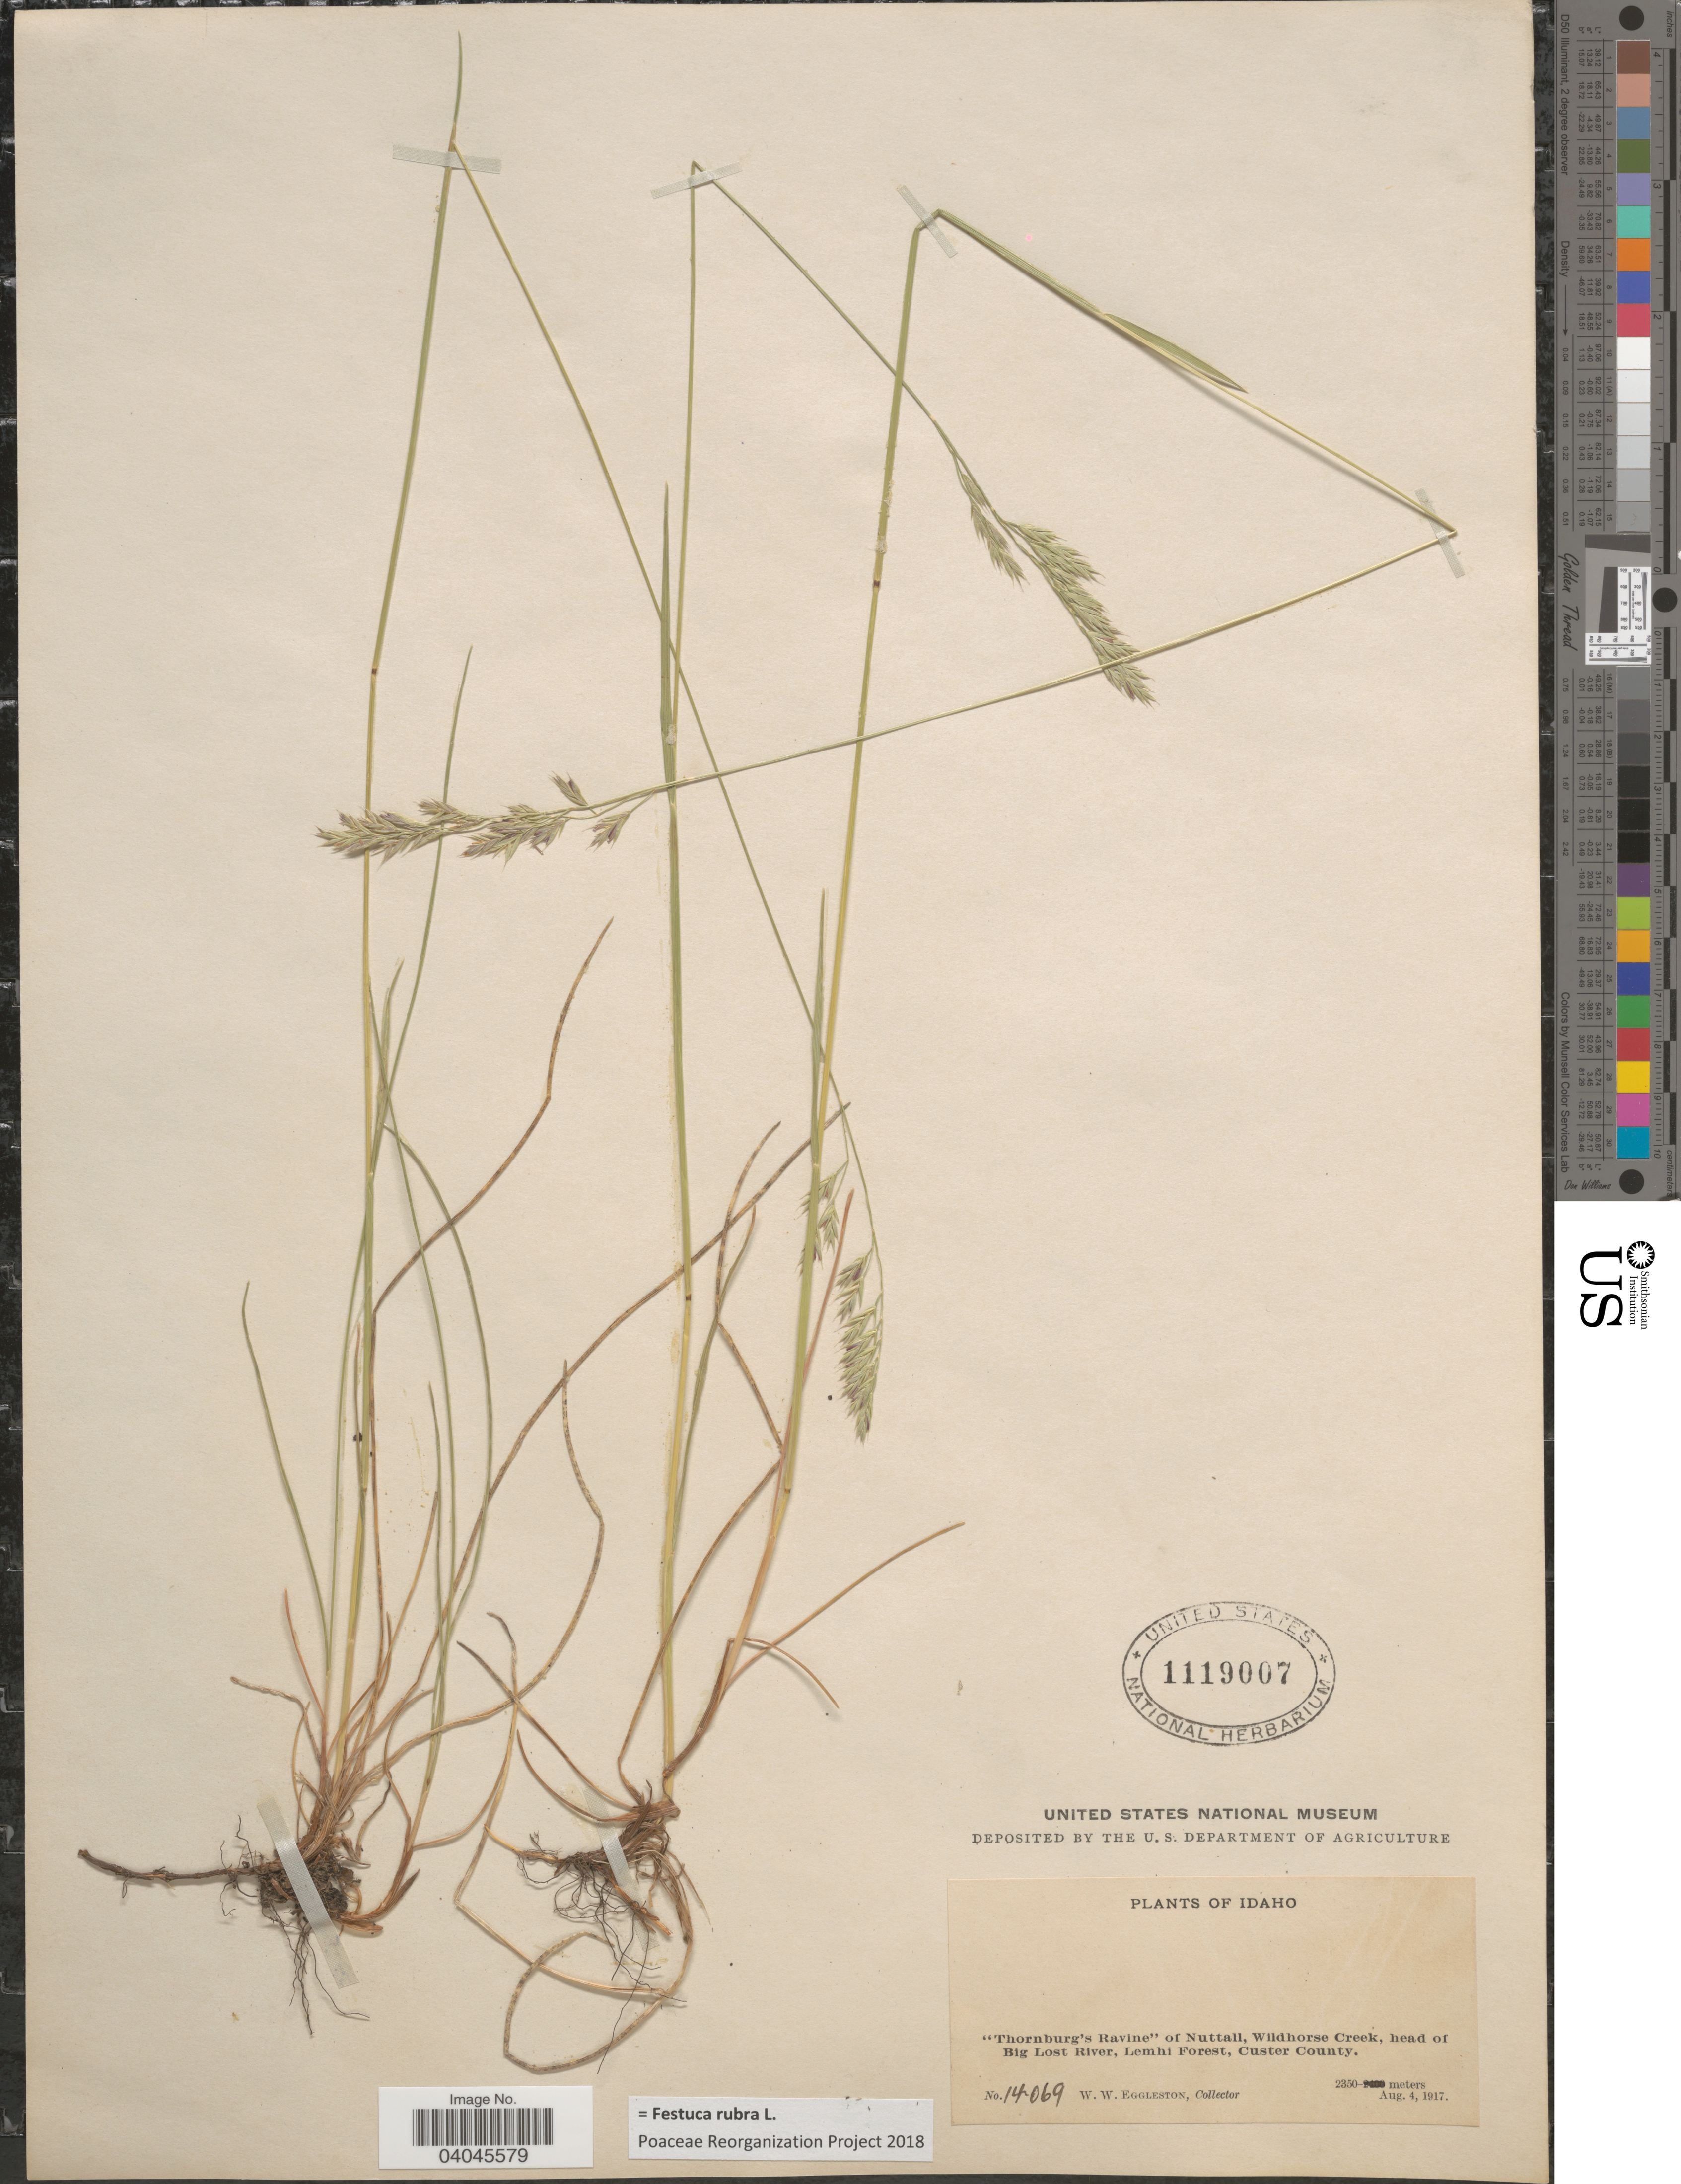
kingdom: Plantae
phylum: Tracheophyta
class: Liliopsida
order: Poales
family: Poaceae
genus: Festuca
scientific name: Festuca rubra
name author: L.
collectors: W. W. Eggleston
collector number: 14069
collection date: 1917-08-04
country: United States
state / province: Idaho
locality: Thornburg's Ravine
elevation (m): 2350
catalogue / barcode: US 1119007